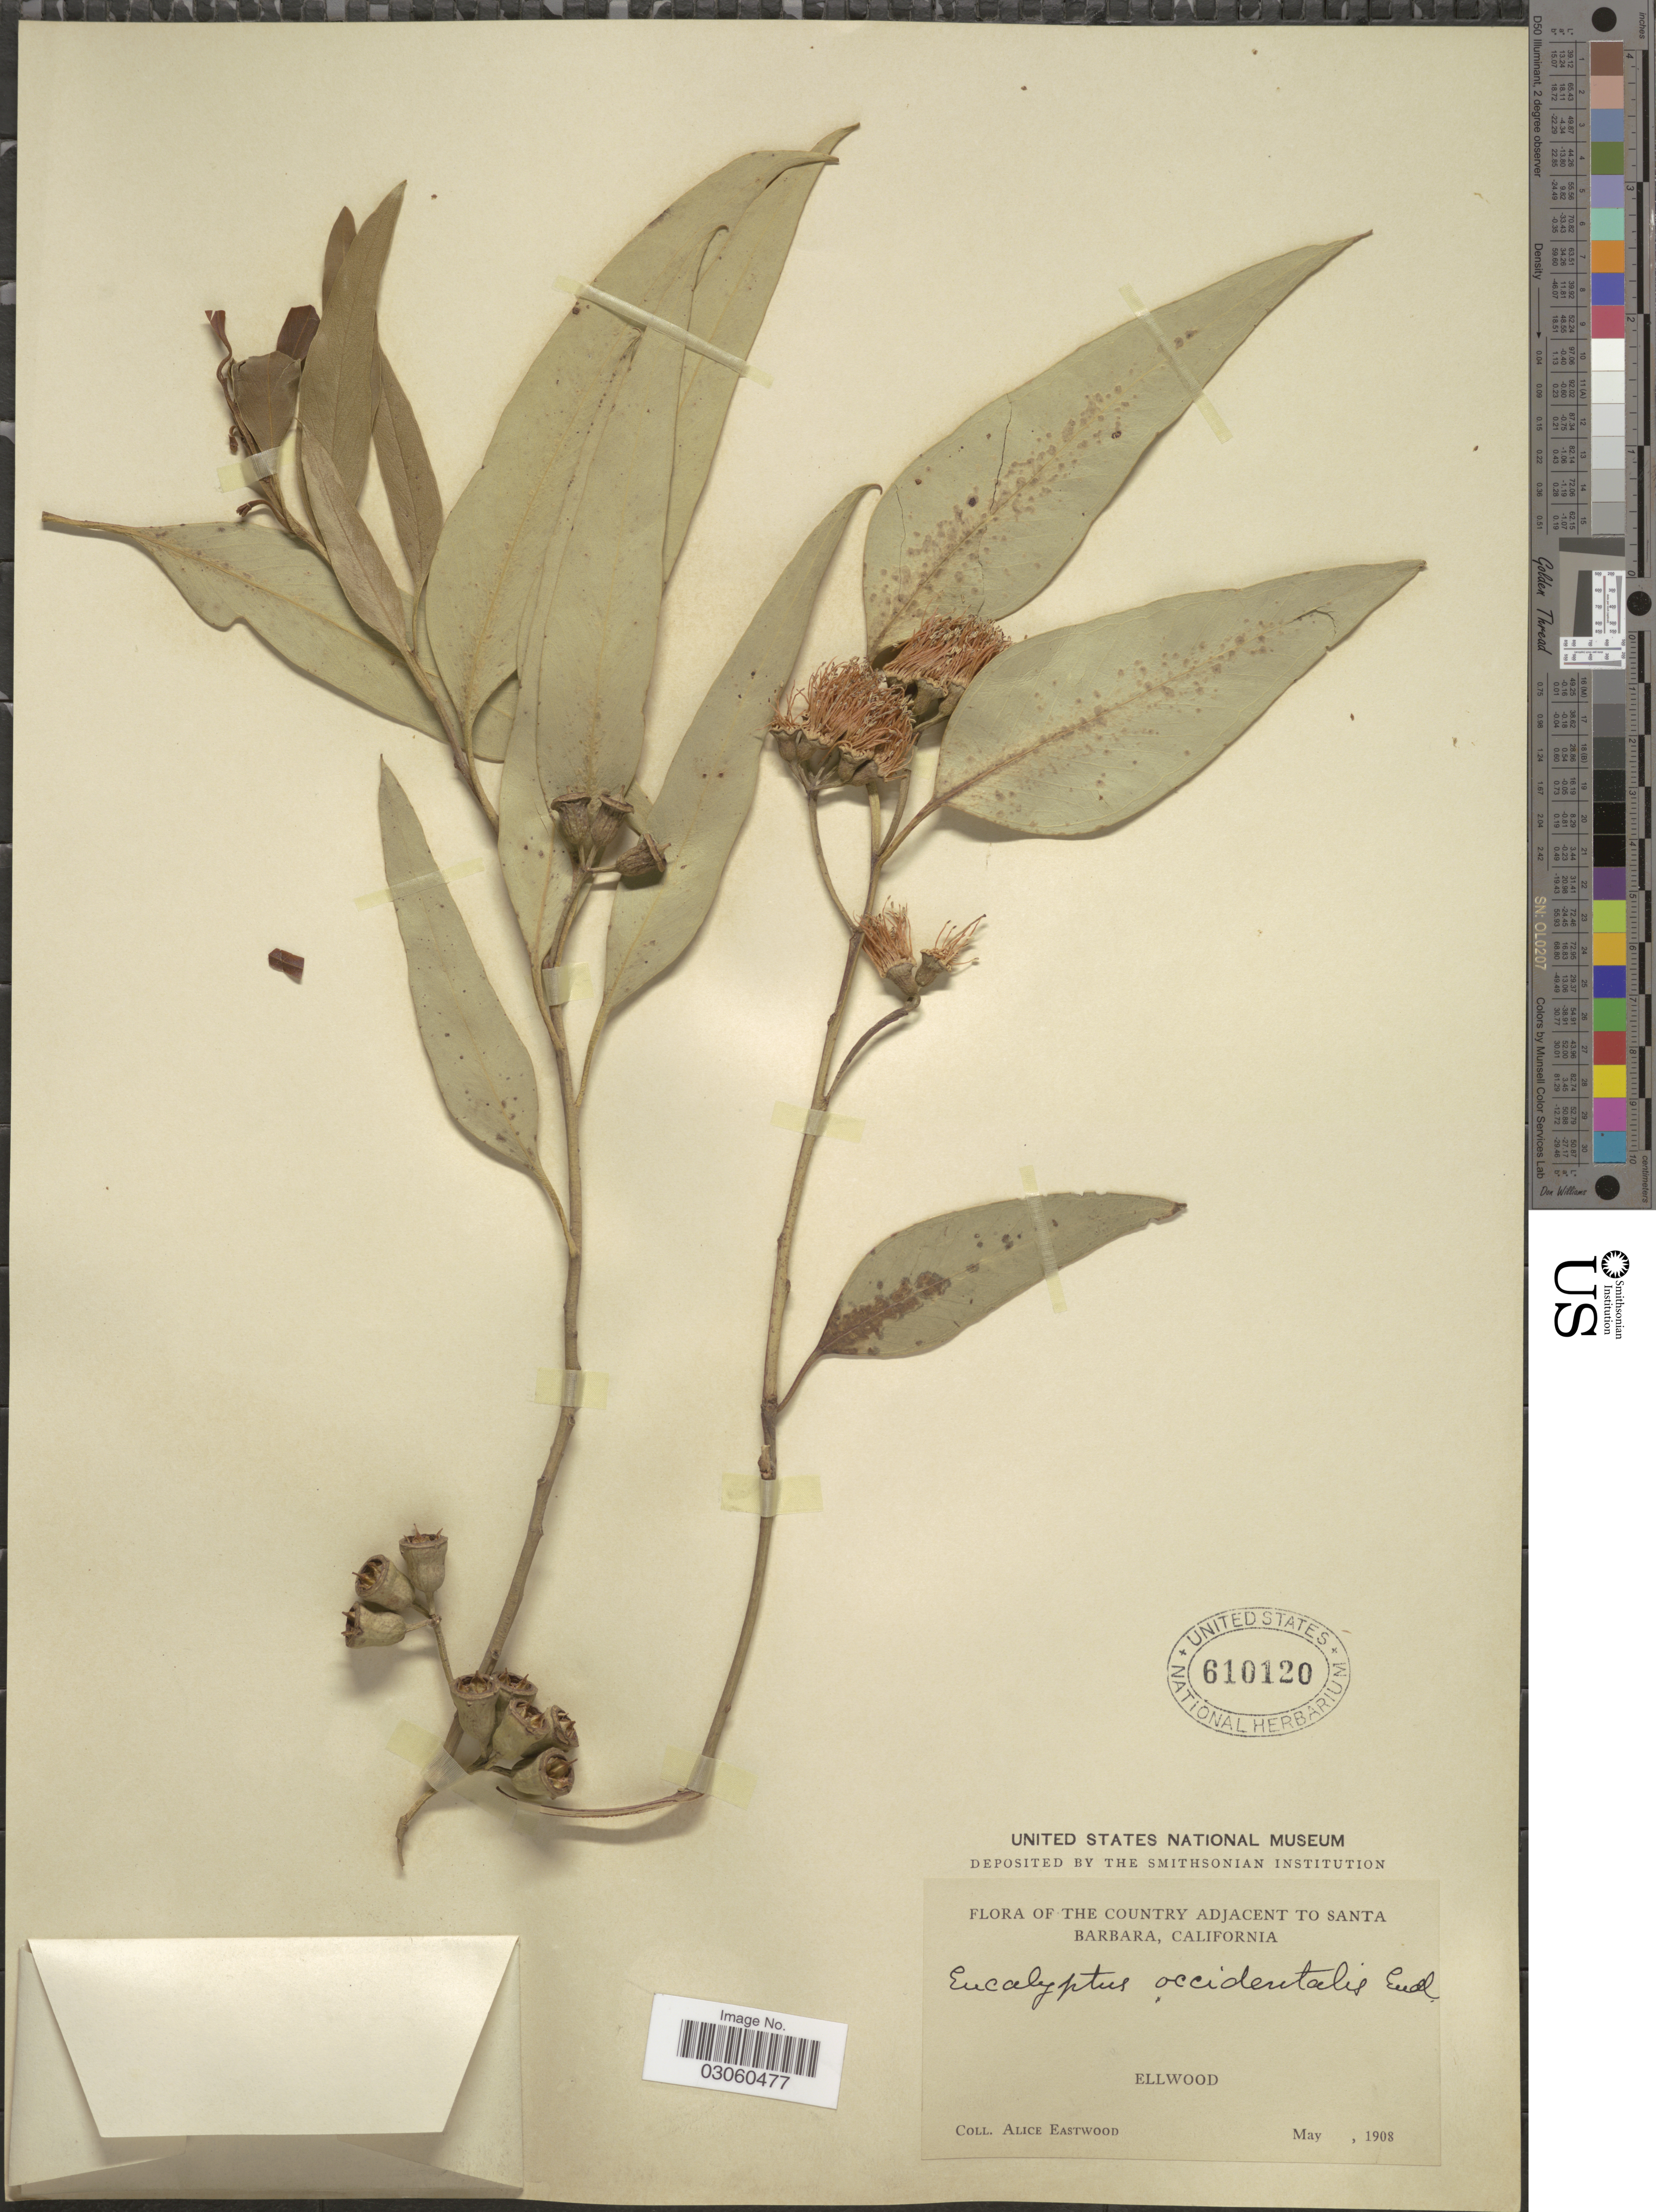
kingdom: Plantae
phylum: Tracheophyta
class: Magnoliopsida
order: Myrtales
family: Myrtaceae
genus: Eucalyptus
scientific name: Eucalyptus occidentalis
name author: Endl.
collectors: A. Eastwood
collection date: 1908-05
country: United States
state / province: California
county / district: Santa Barbara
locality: Country adjacent to Santa Barbara. Ellwood.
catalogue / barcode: US 610120